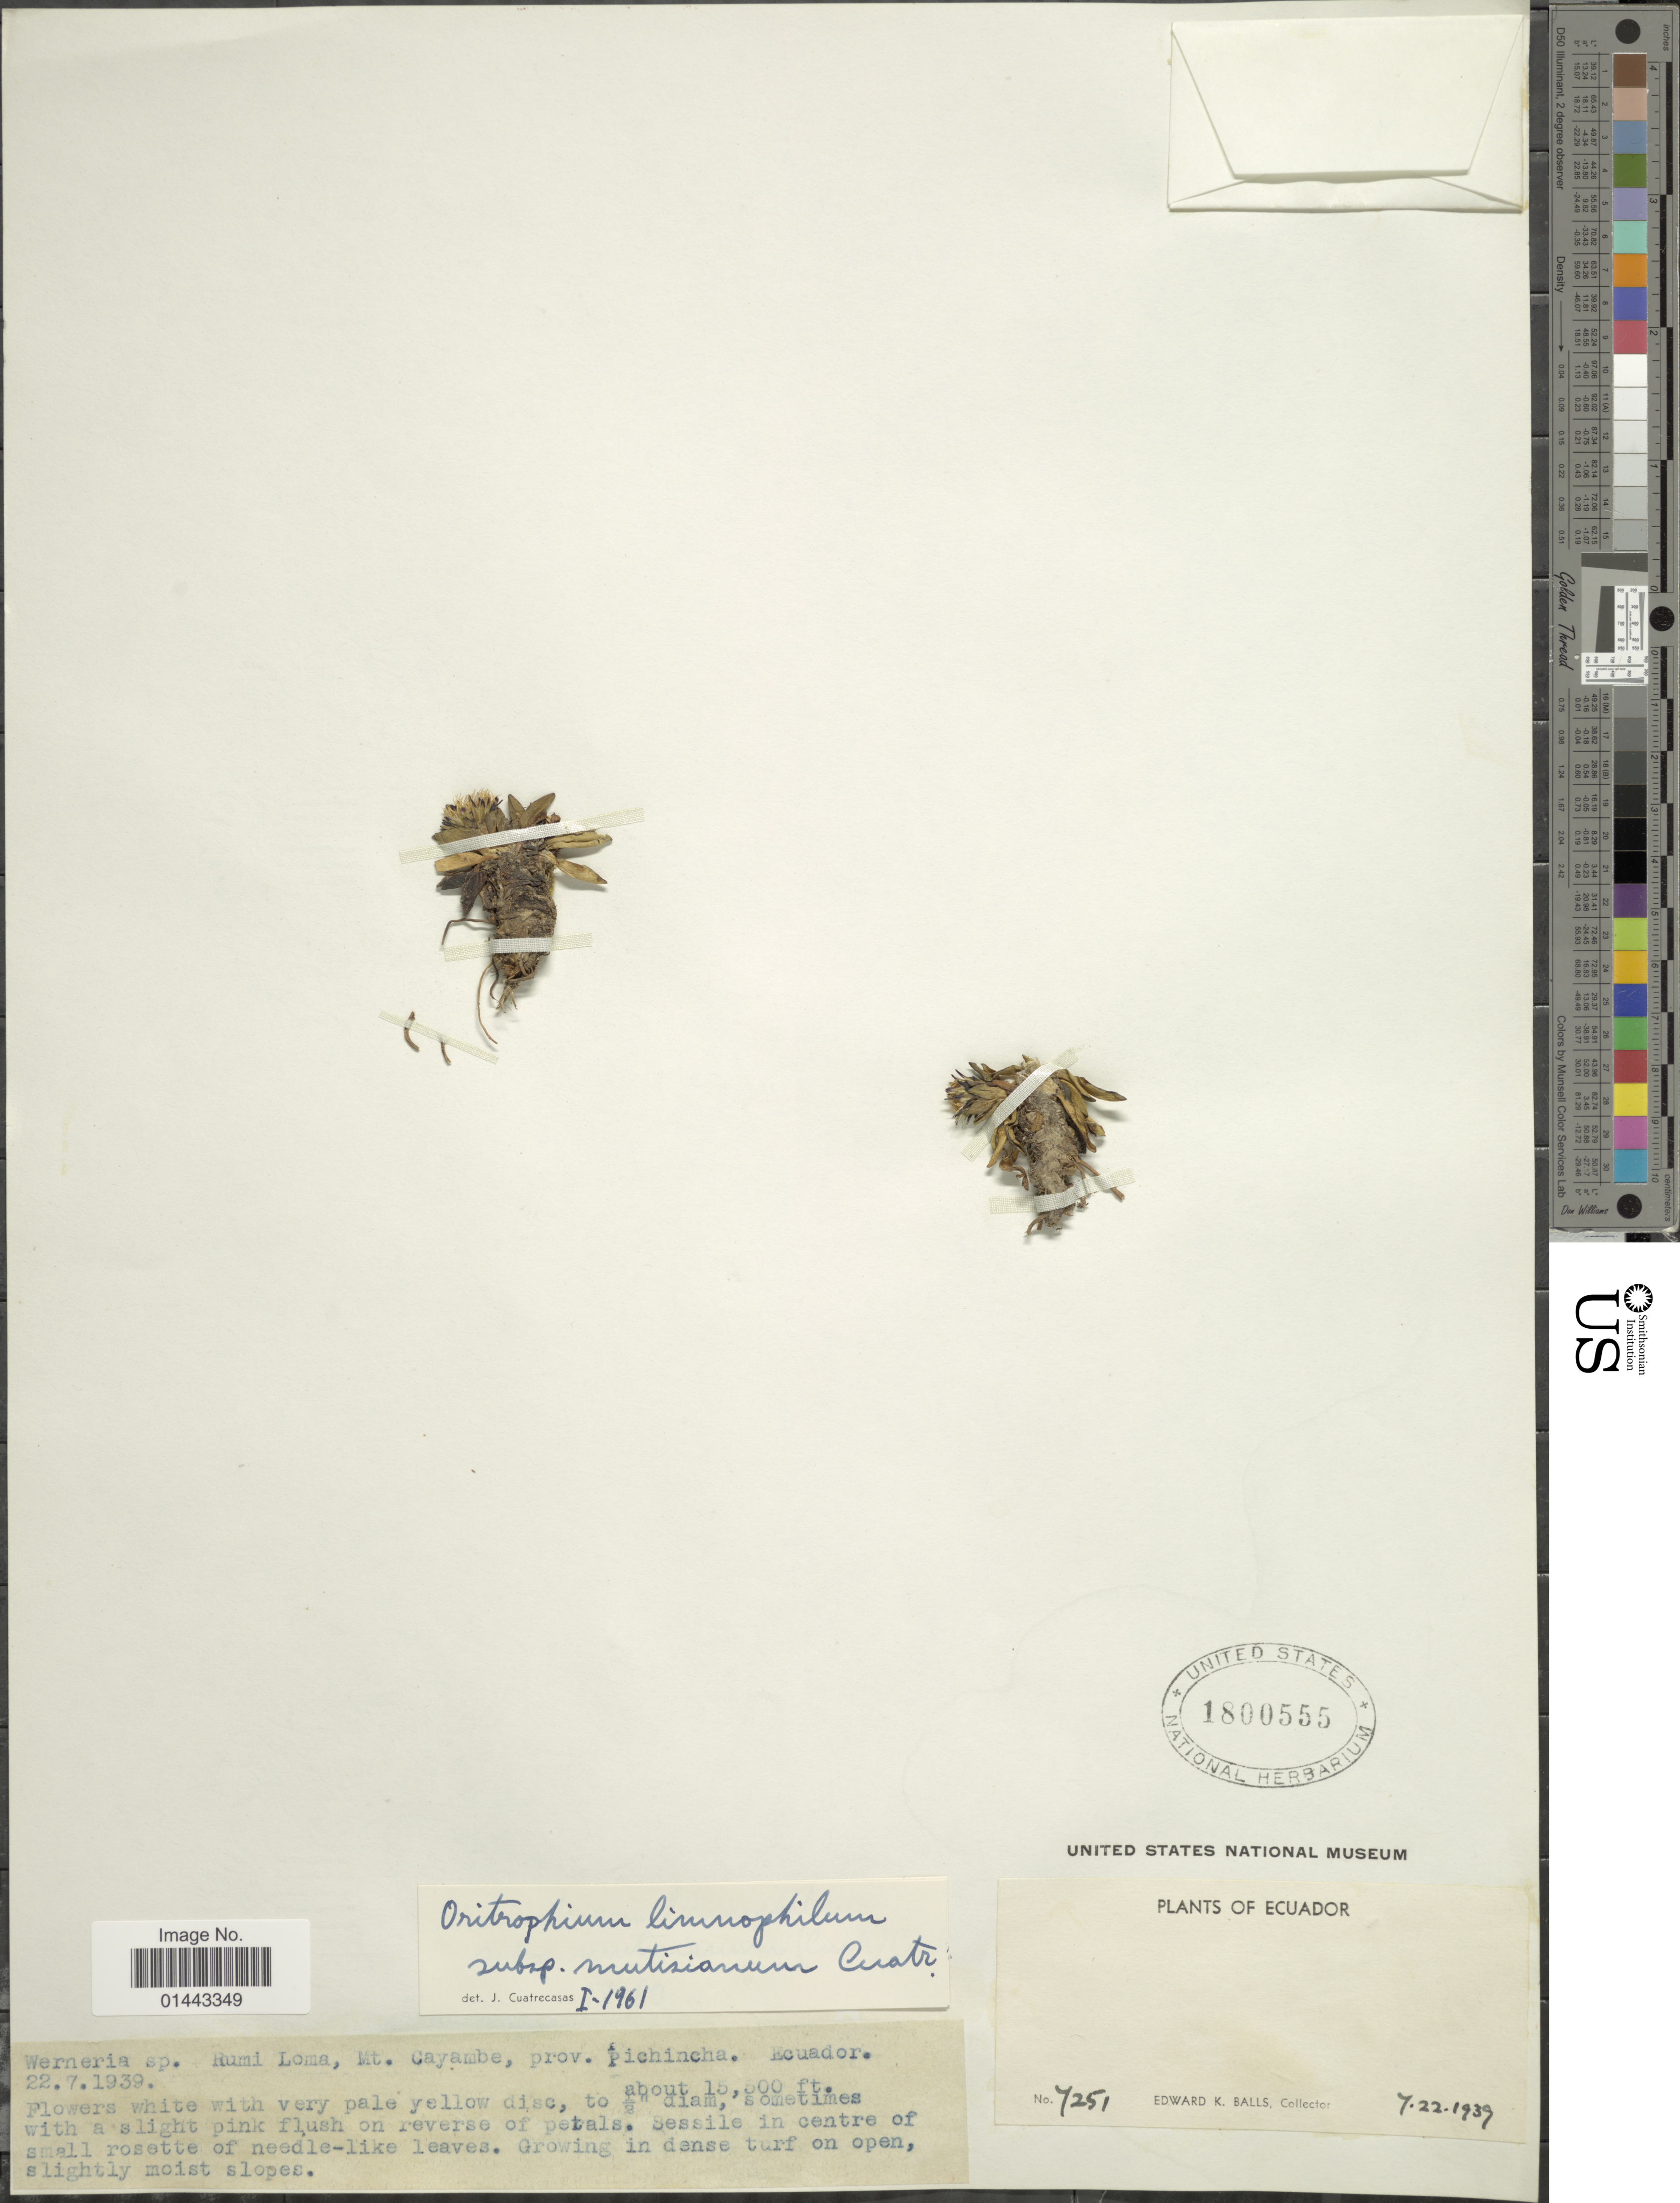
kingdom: Plantae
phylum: Tracheophyta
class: Magnoliopsida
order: Asterales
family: Asteraceae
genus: Oritrophium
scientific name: Oritrophium limnophilum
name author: (Sch. Bip.) Cuatrec.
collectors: E. K. Balls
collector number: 7251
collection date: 1939-07-22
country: Ecuador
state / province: Pichincha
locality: Rumi Loma, Mt. Cayambe.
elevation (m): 4724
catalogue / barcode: US 1800555